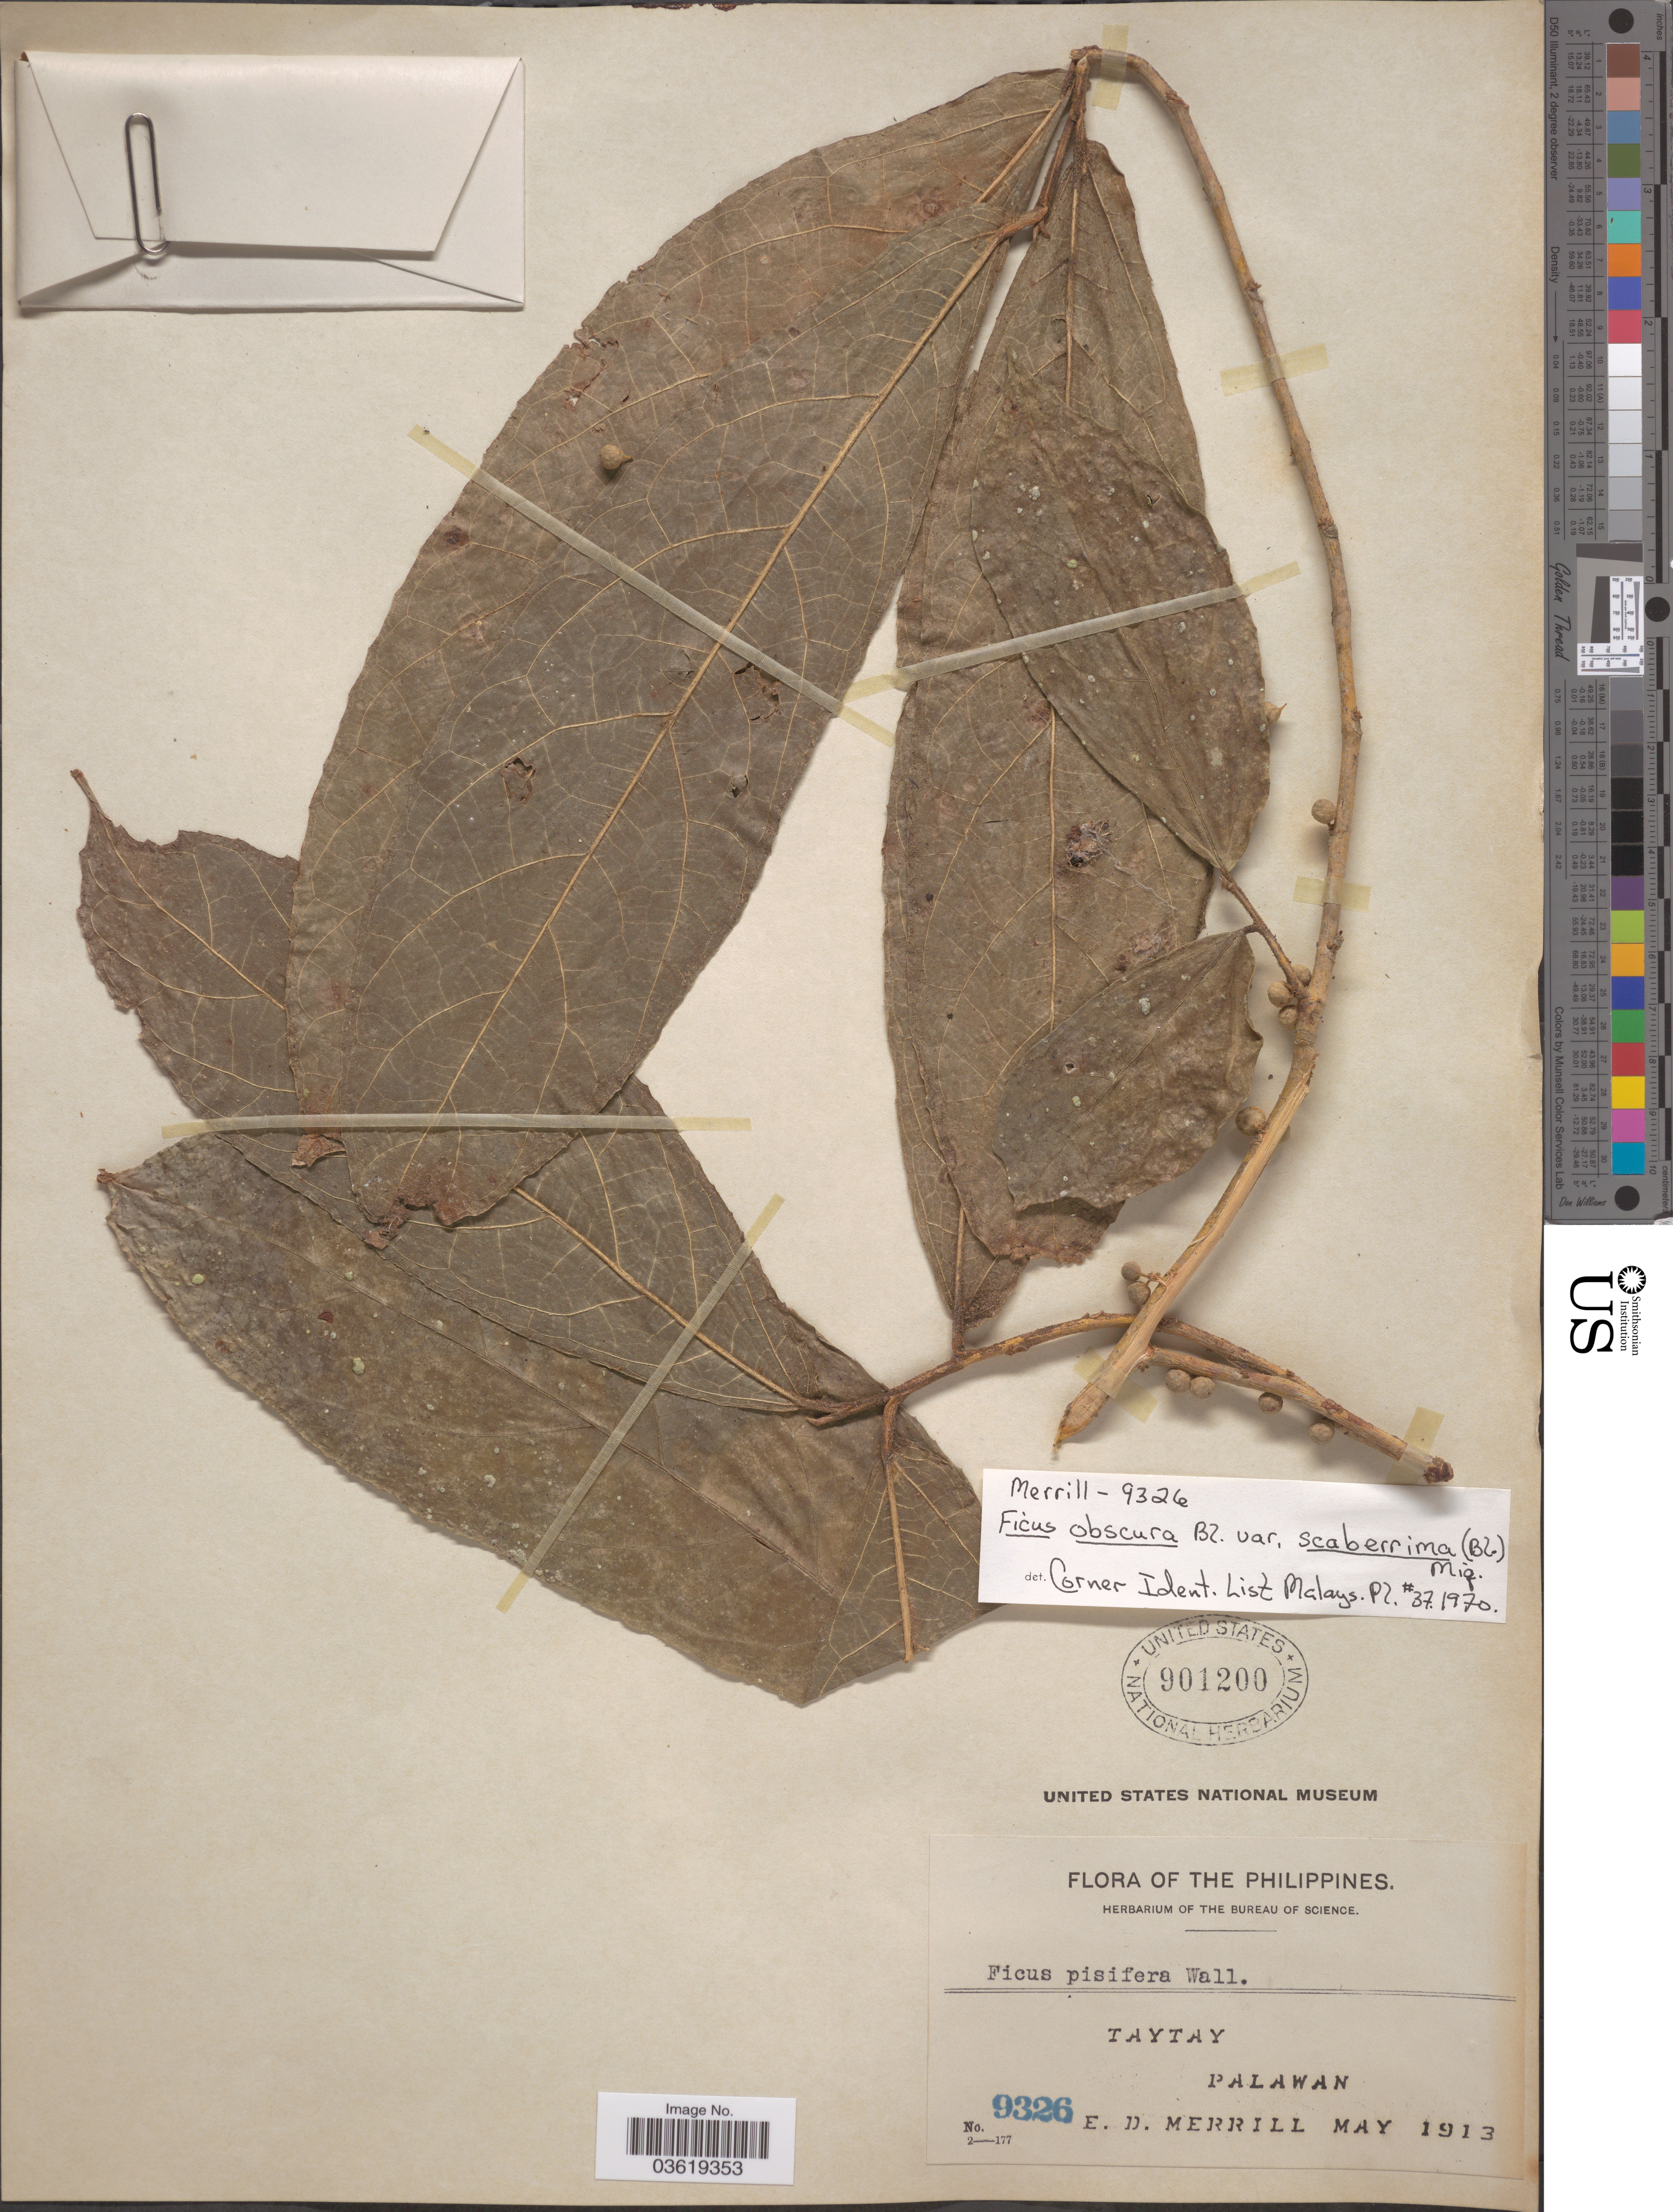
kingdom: Plantae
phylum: Tracheophyta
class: Magnoliopsida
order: Rosales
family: Moraceae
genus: Ficus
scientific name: Ficus scaberrima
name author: (Blume) Miq.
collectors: E. D. Merrill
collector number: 9326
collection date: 1913-05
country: Philippines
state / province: Mimaropa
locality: Taytay, Palawan.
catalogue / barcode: US 901200